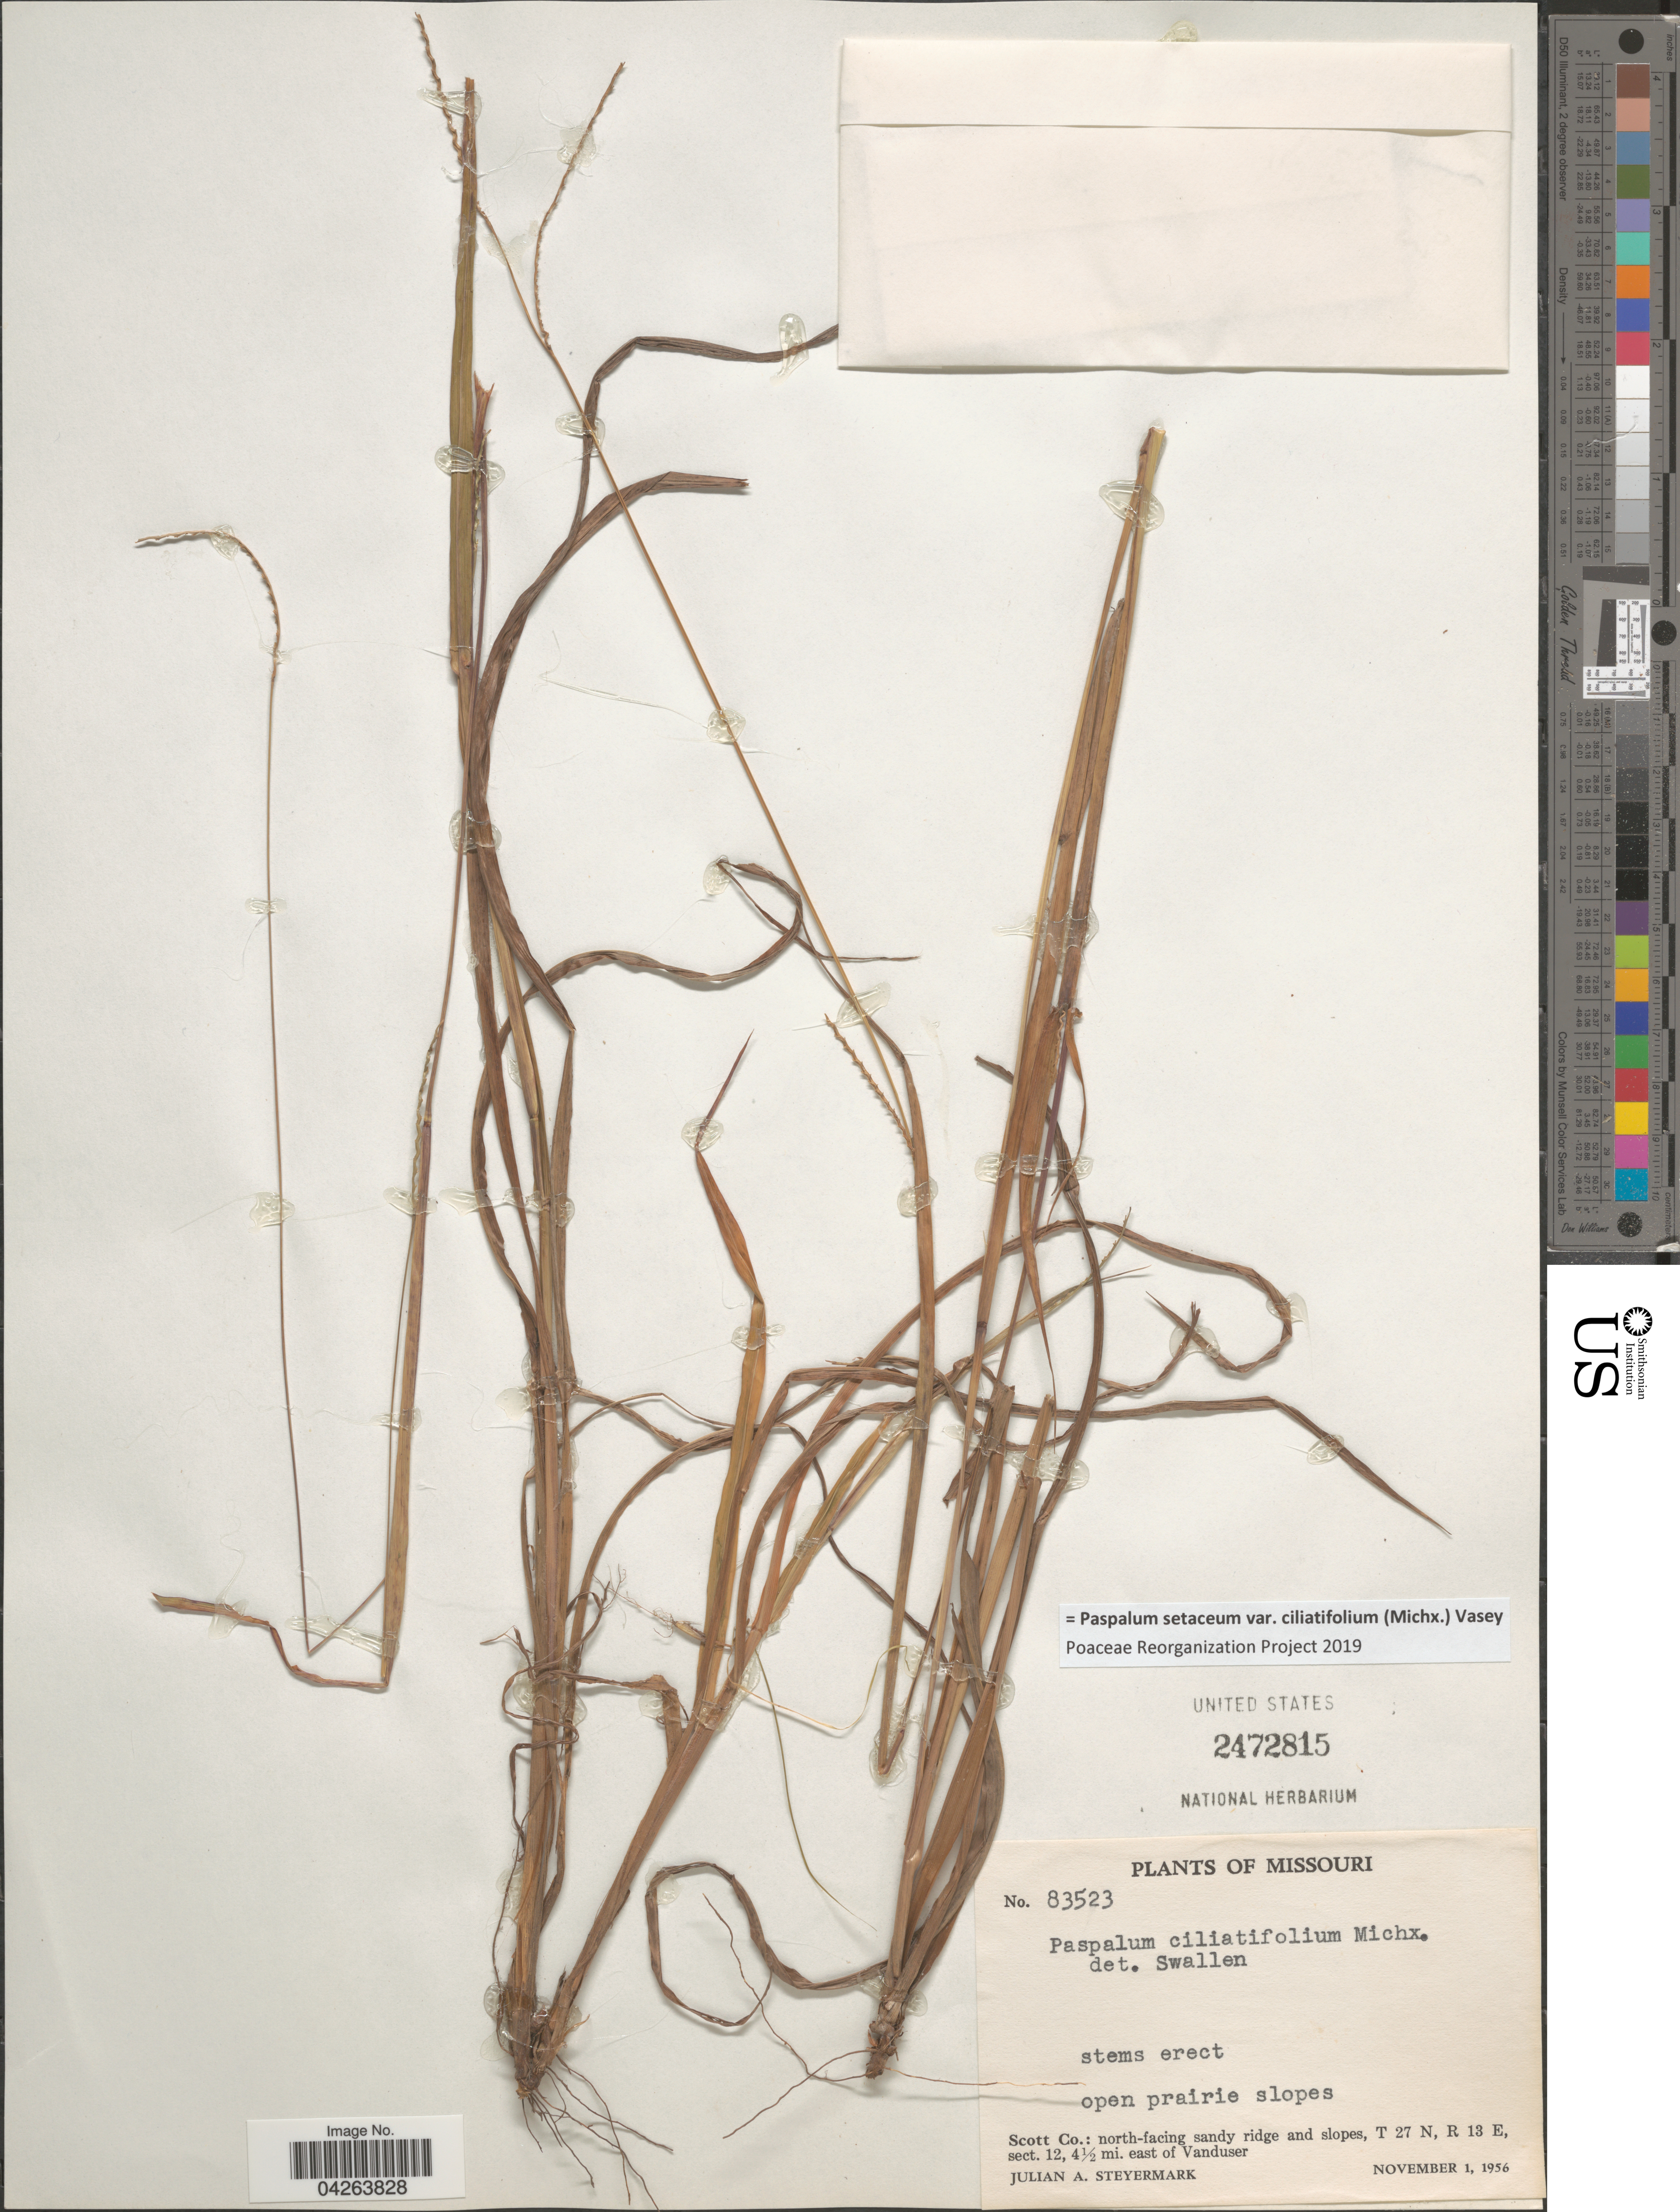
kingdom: Plantae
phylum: Tracheophyta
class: Liliopsida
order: Poales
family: Poaceae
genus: Paspalum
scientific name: Paspalum setaceum var. ciliatifolium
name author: (Michx.) Vasey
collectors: J. Steyermark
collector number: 83523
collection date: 1956-11-01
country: United States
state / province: Missouri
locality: Scott Co.: north-facing sandy ridge and slopes, T 27 N, R 13 E, sect. 12, 4½ mi. east of Vanduser.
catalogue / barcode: US 2472815